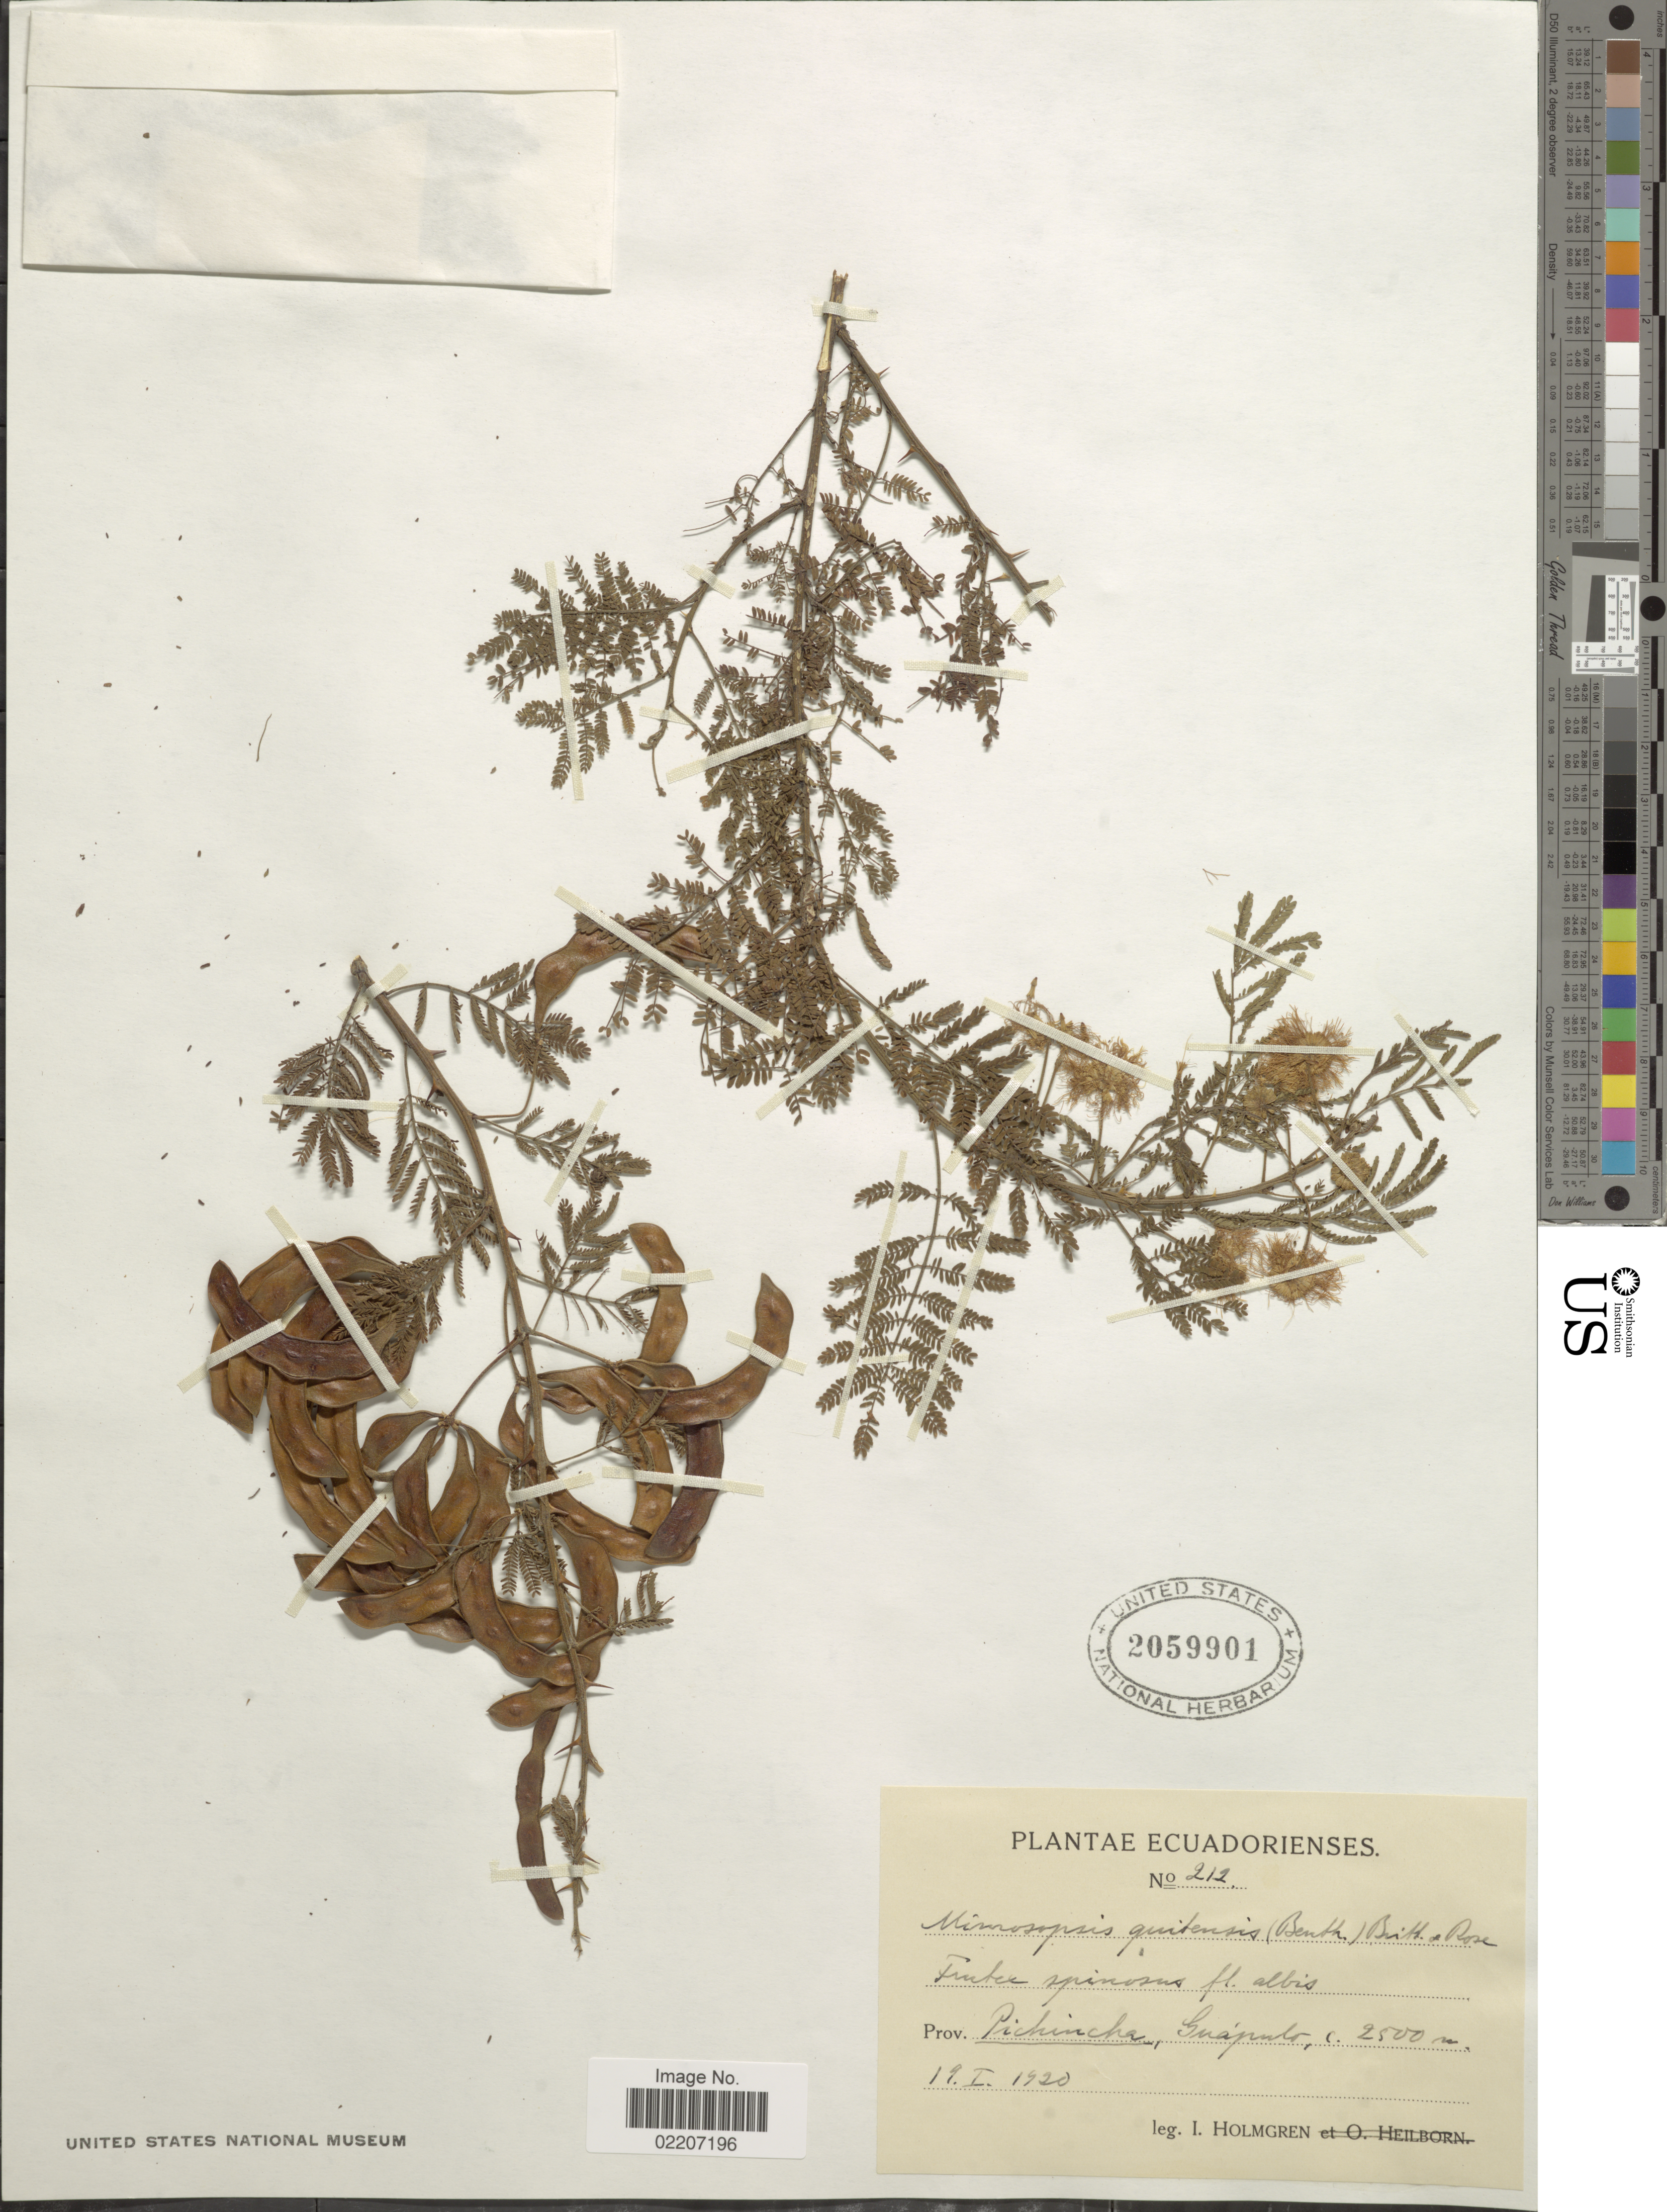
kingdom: Plantae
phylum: Tracheophyta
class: Magnoliopsida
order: Fabales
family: Fabaceae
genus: Mimosa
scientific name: Mimosa quitensis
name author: Benth.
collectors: I. Holmgren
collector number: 212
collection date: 1920-01-19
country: Ecuador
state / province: Pichincha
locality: Prov. Pichincha, Guapulo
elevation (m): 2500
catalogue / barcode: US 2059901